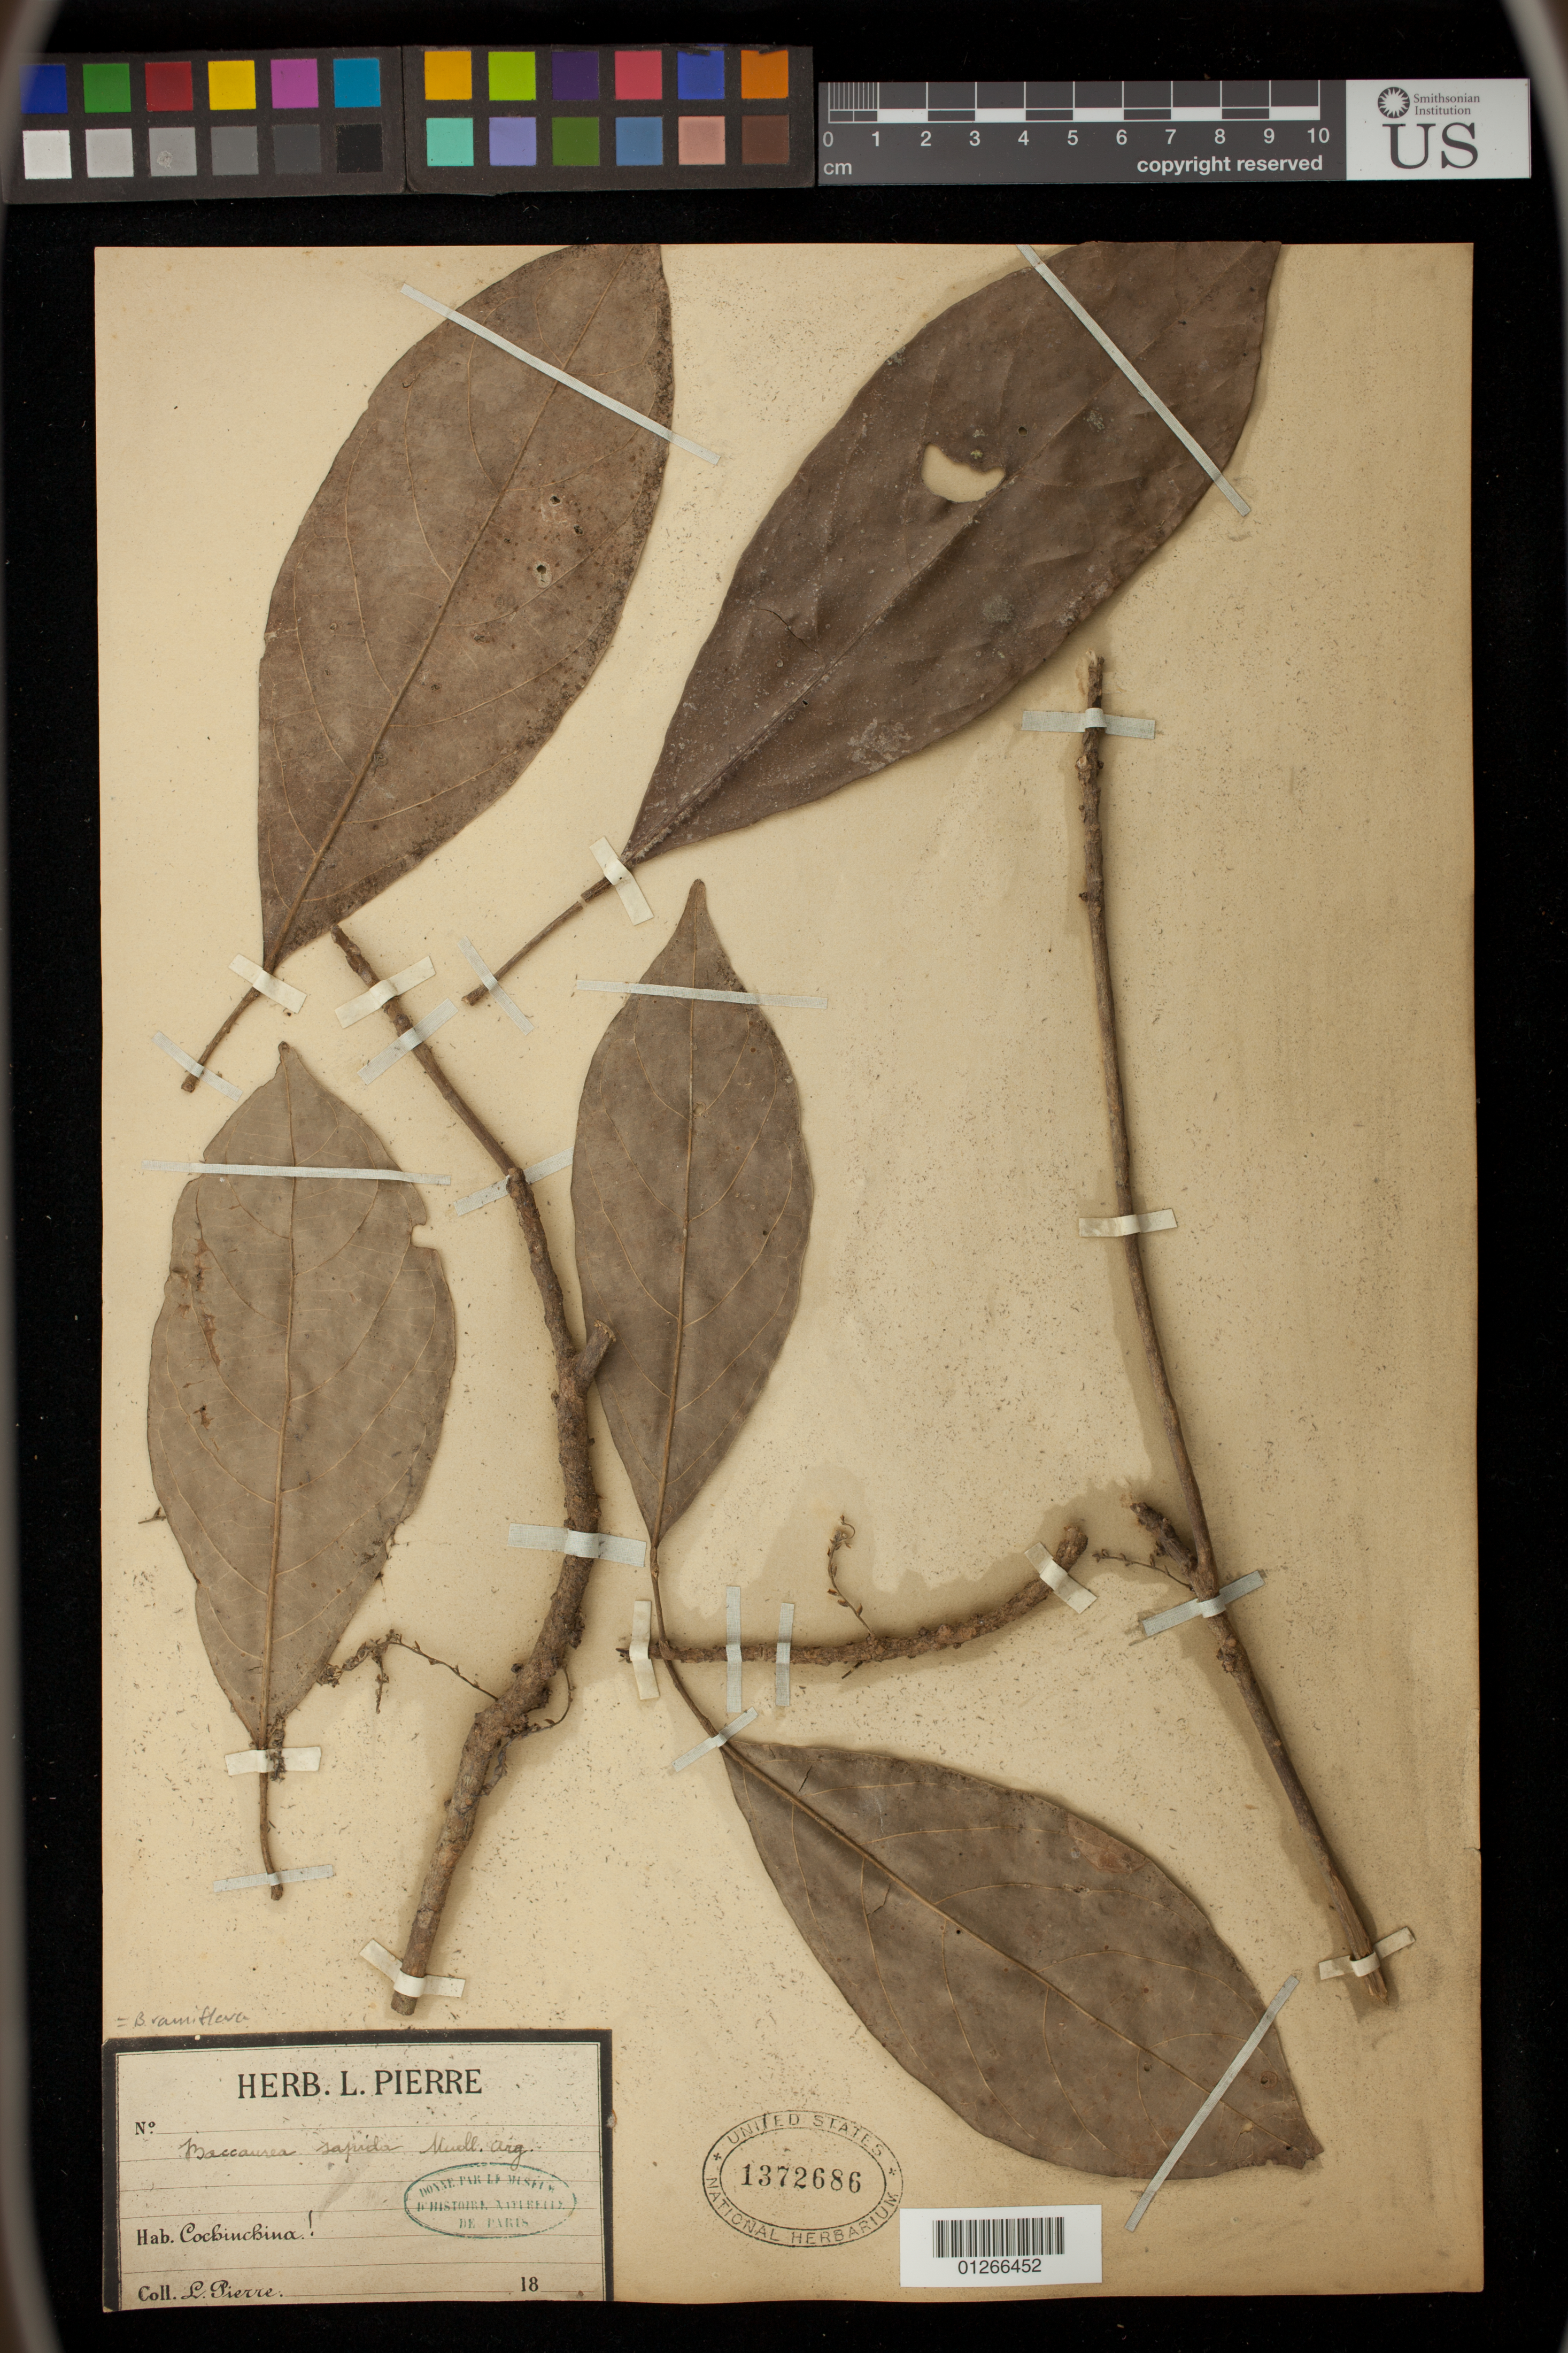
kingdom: Plantae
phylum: Tracheophyta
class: Magnoliopsida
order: Malpighiales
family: Phyllanthaceae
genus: Baccaurea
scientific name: Baccaurea ramiflora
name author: Lour.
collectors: L. Pierre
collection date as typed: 18--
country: Vietnam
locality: Cochinchina.